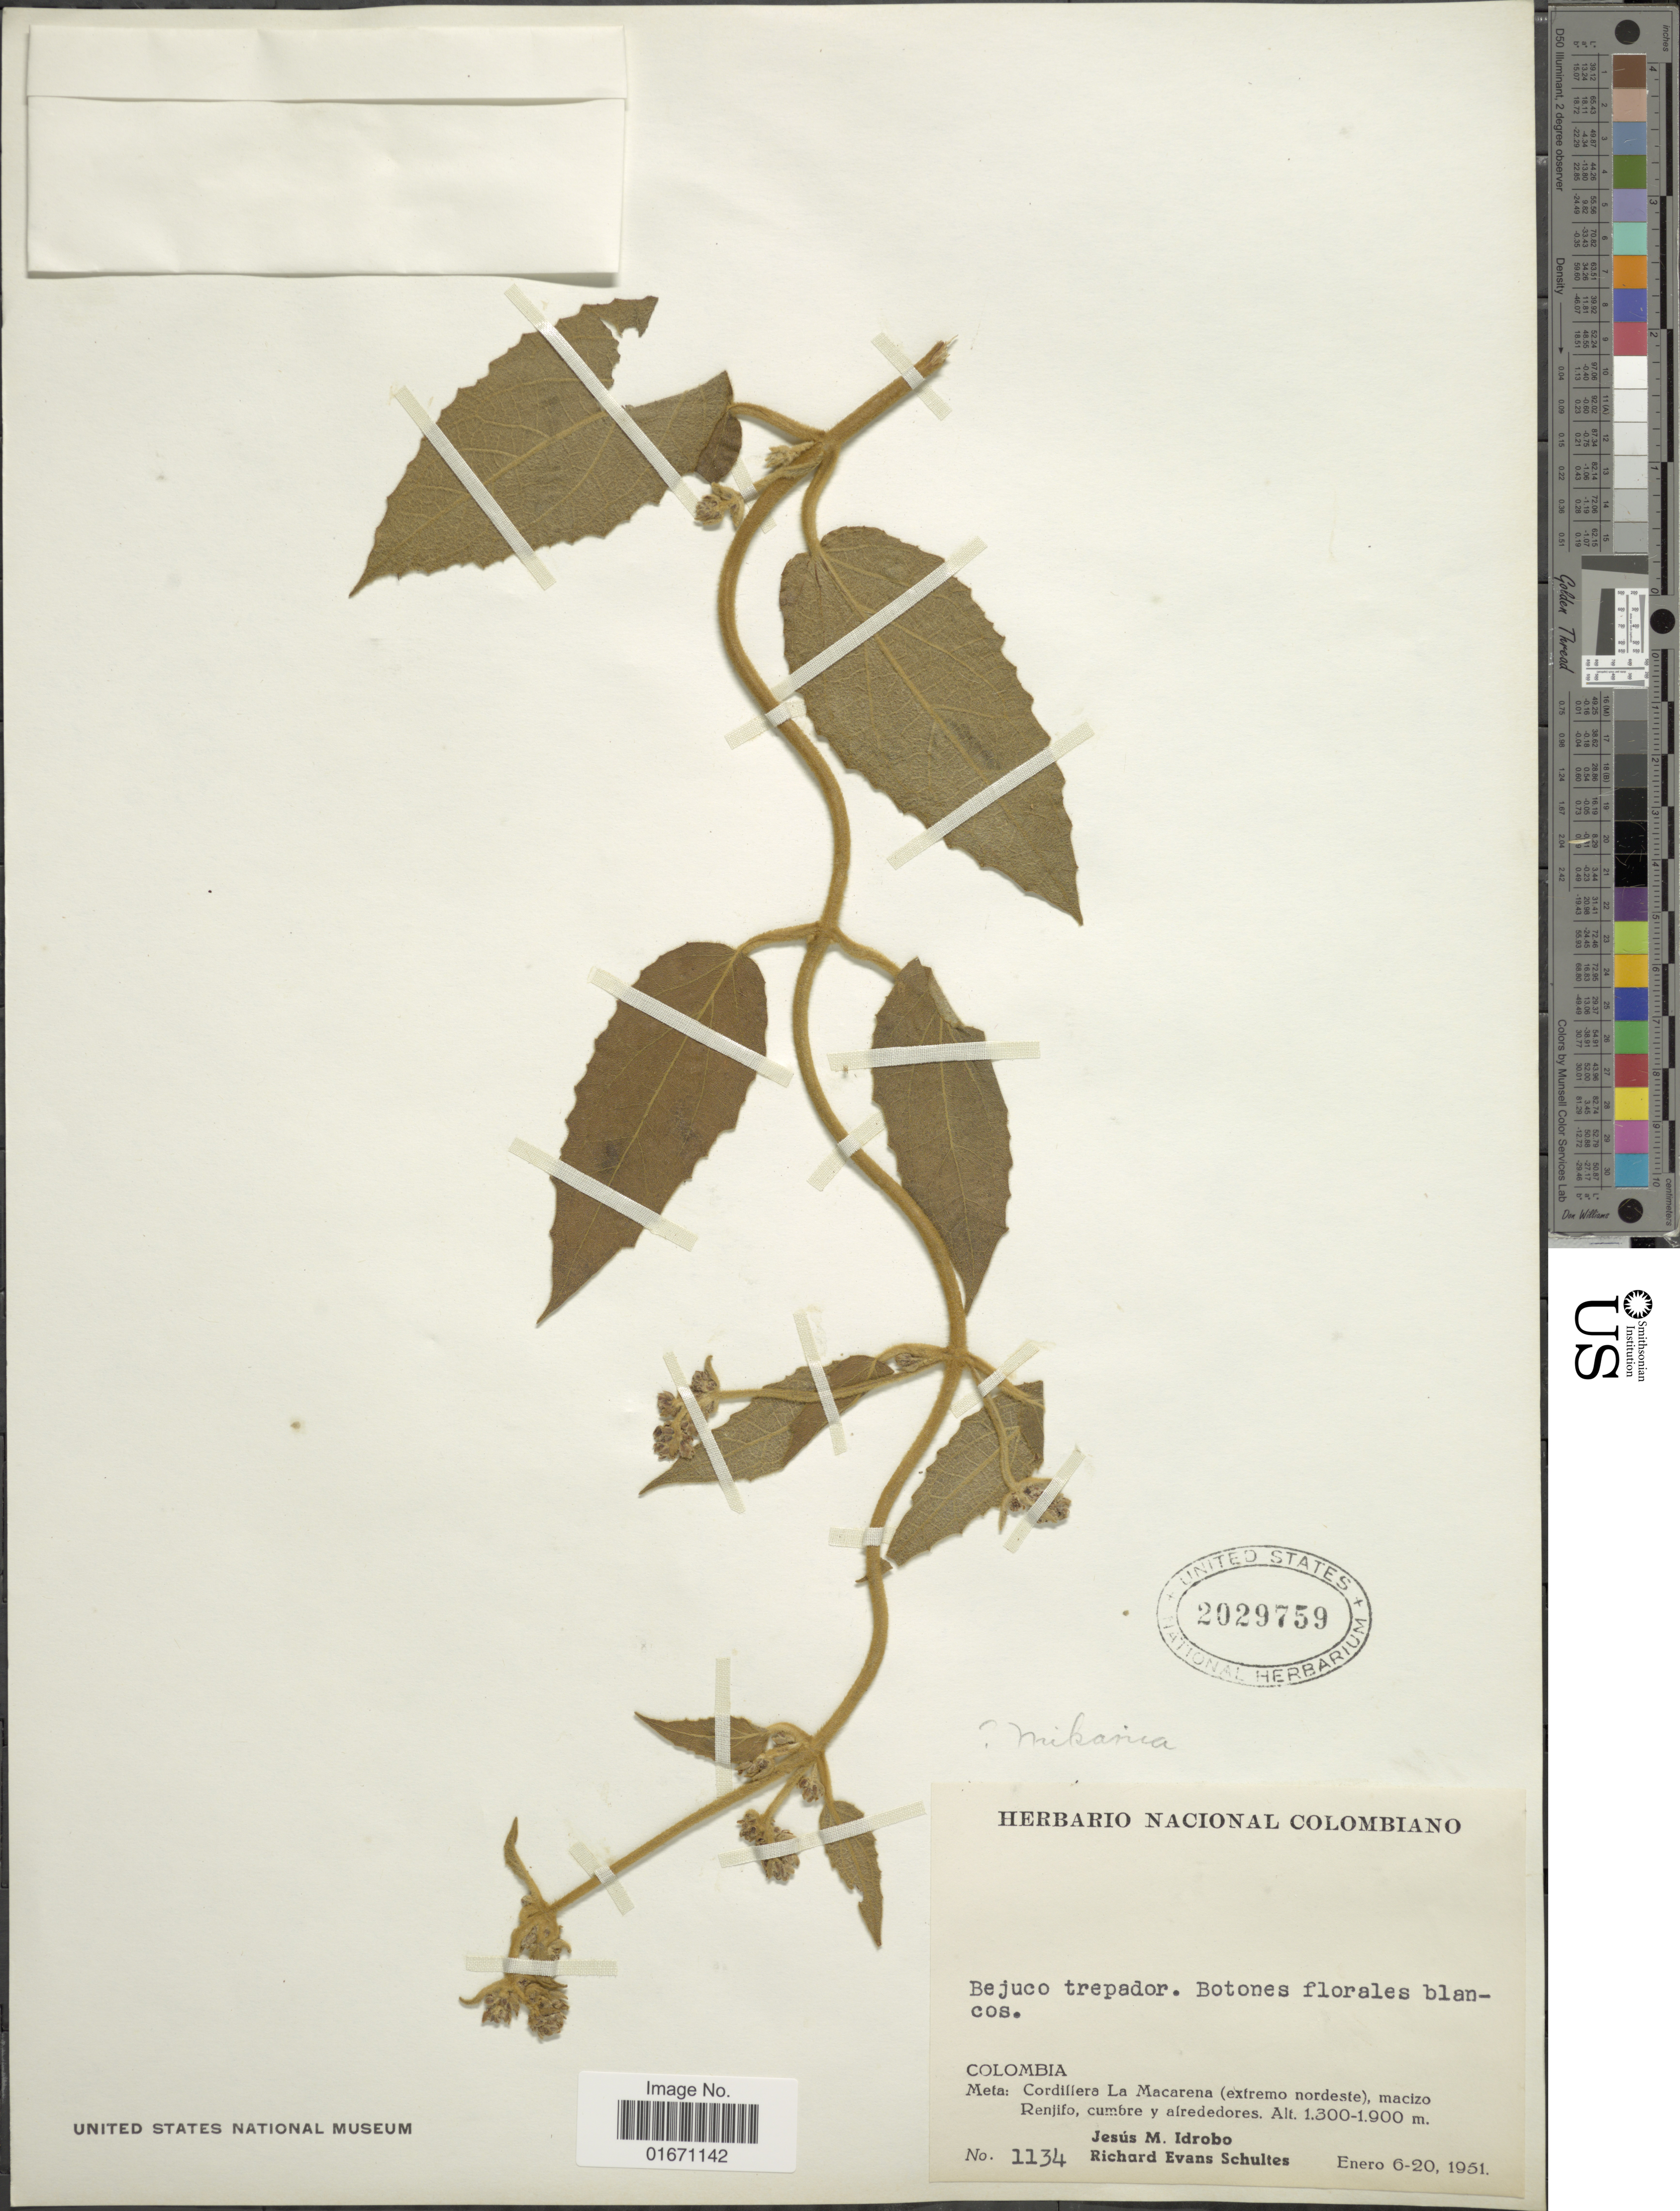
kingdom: Plantae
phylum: Tracheophyta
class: Magnoliopsida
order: Asterales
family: Asteraceae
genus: Mikania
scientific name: Mikania banisteriae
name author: DC.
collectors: J. M. Idrobo & R. E. Schultes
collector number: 1134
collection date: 1951-01-06/1951-01-20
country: Colombia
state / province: Meta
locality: Cordillera La Macarena (extremo nordeste), macizo Renjifo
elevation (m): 1300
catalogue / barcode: US 2029759